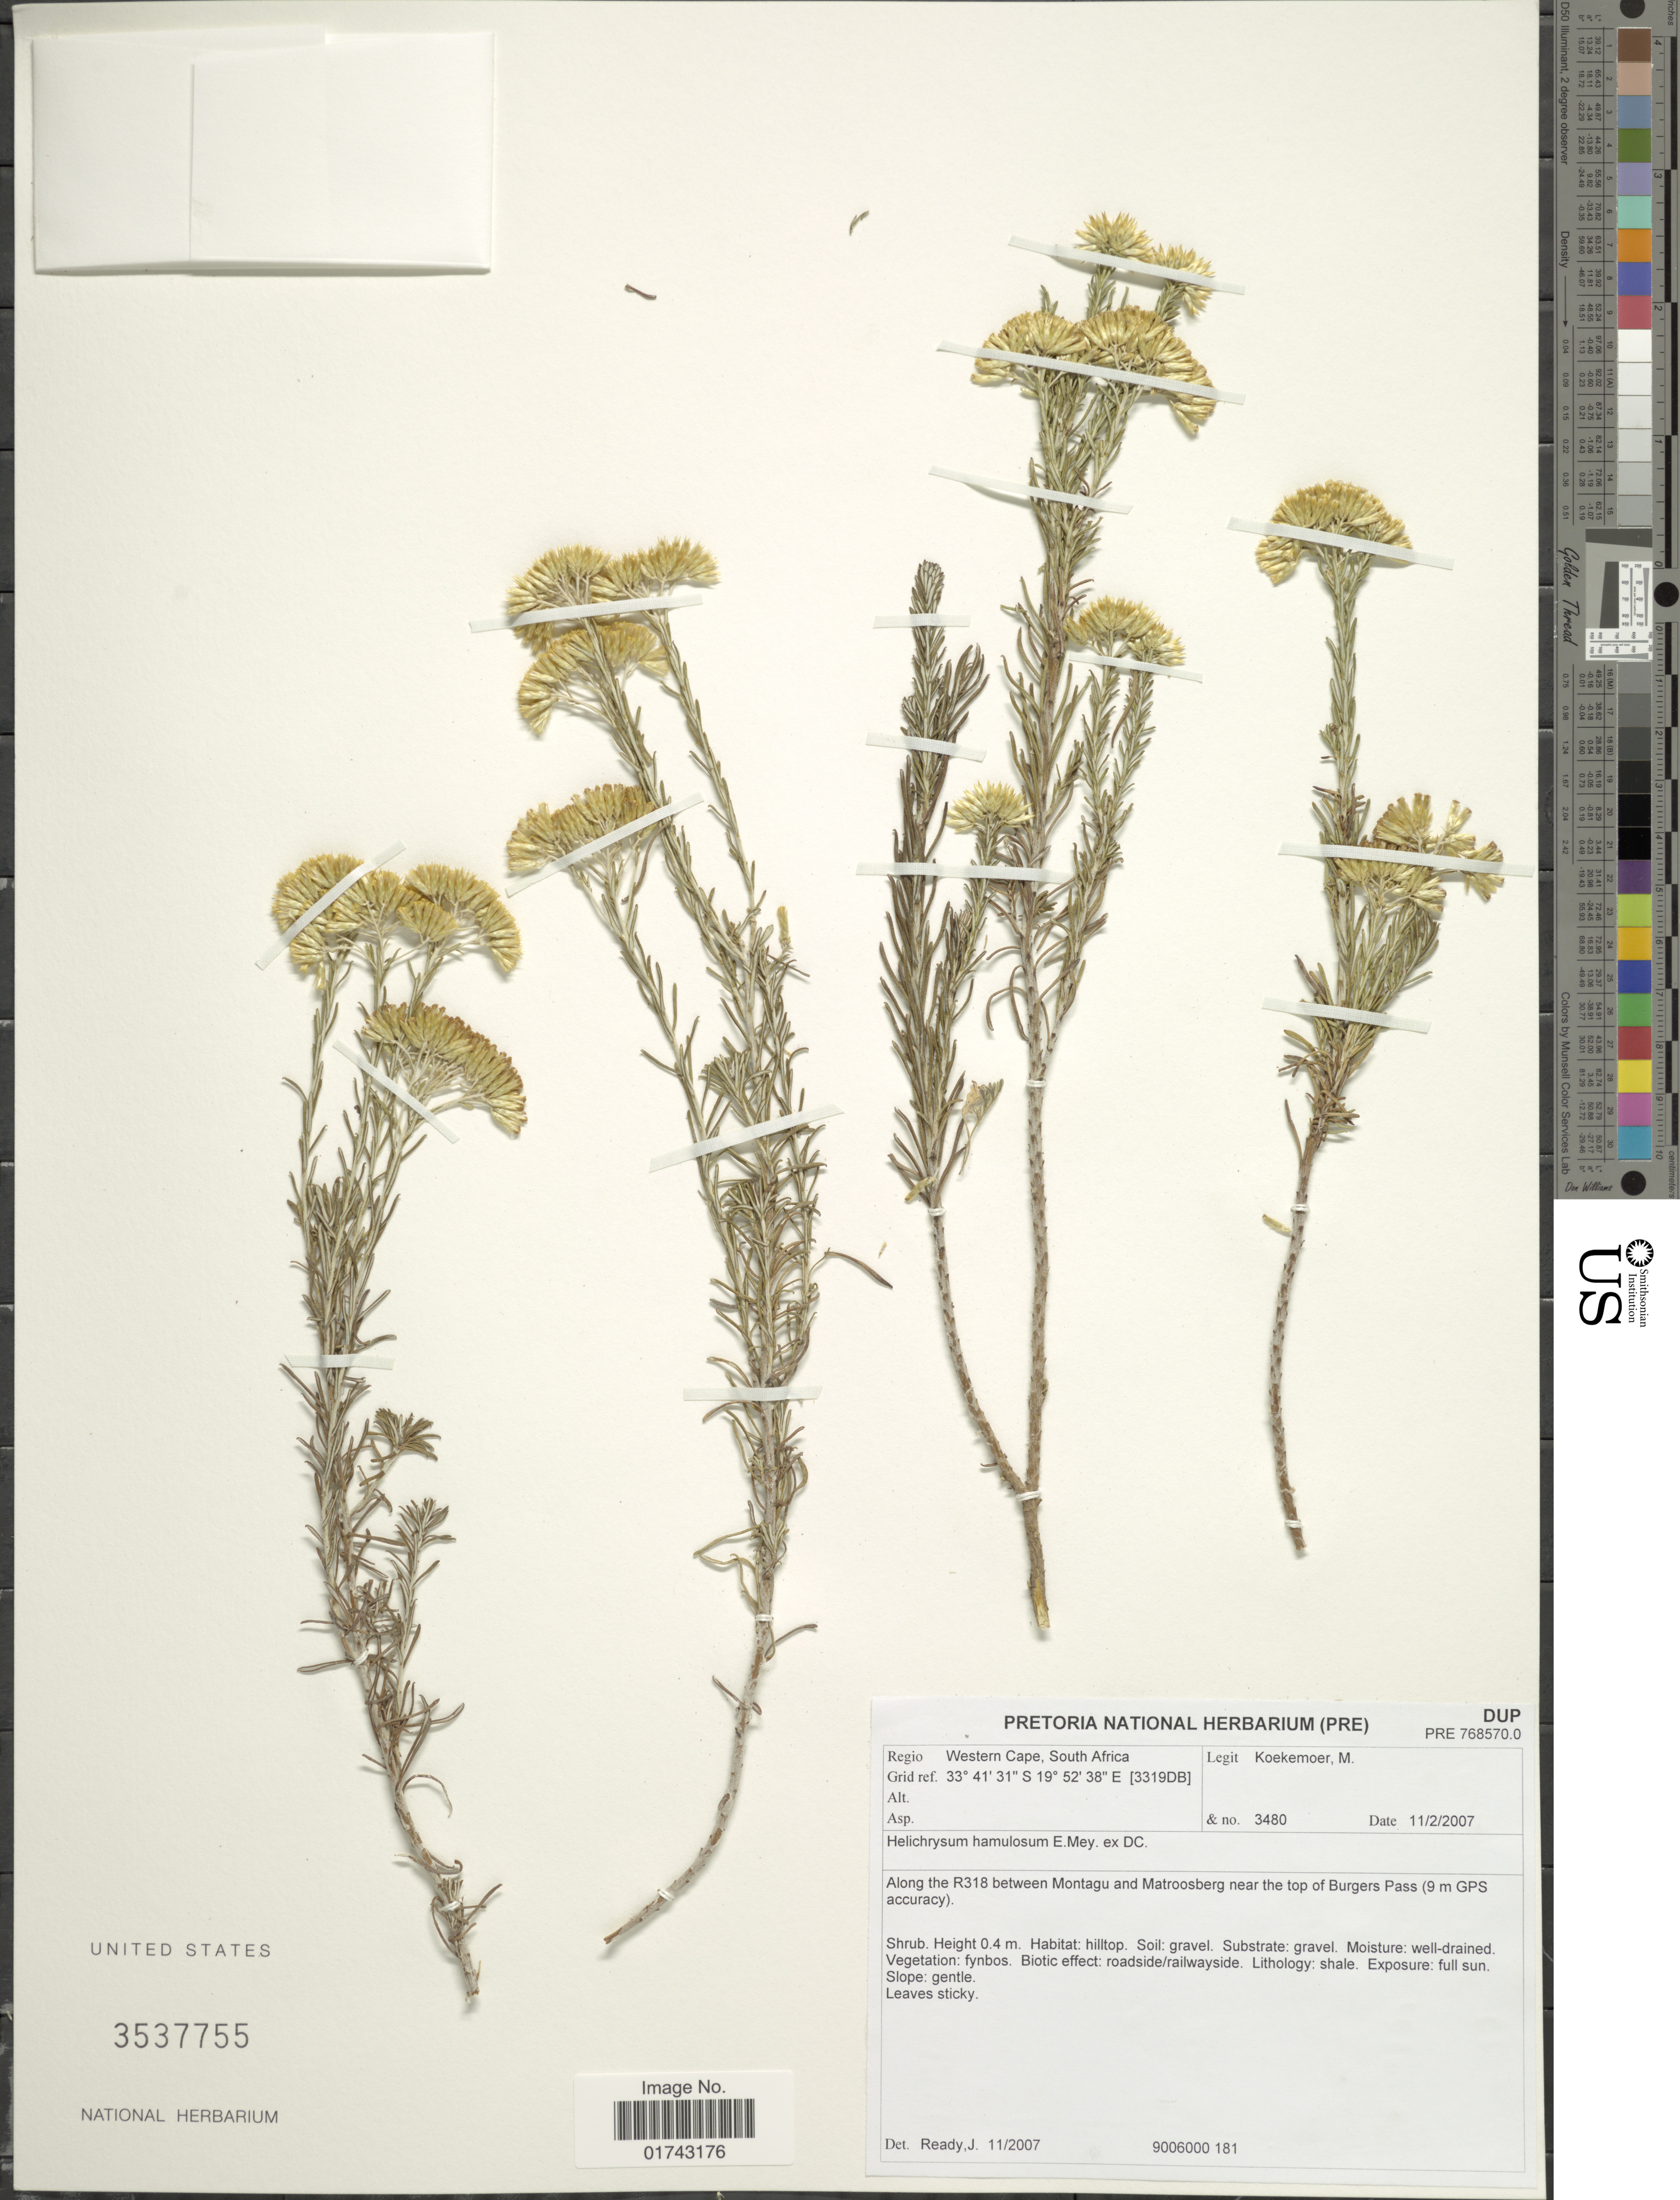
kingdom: Plantae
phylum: Tracheophyta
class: Magnoliopsida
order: Asterales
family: Asteraceae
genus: Helichrysum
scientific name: Helichrysum hamulosum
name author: E. Mey. ex DC.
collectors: M. Koekemoer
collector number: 3480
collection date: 2007-02-11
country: South Africa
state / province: Western Cape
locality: Regio Western Cape, South Africa, Grid ref. [3319DB], Along the R318 between Montagu and Matroosberg near the top of Burgers Pass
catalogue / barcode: US 3537755